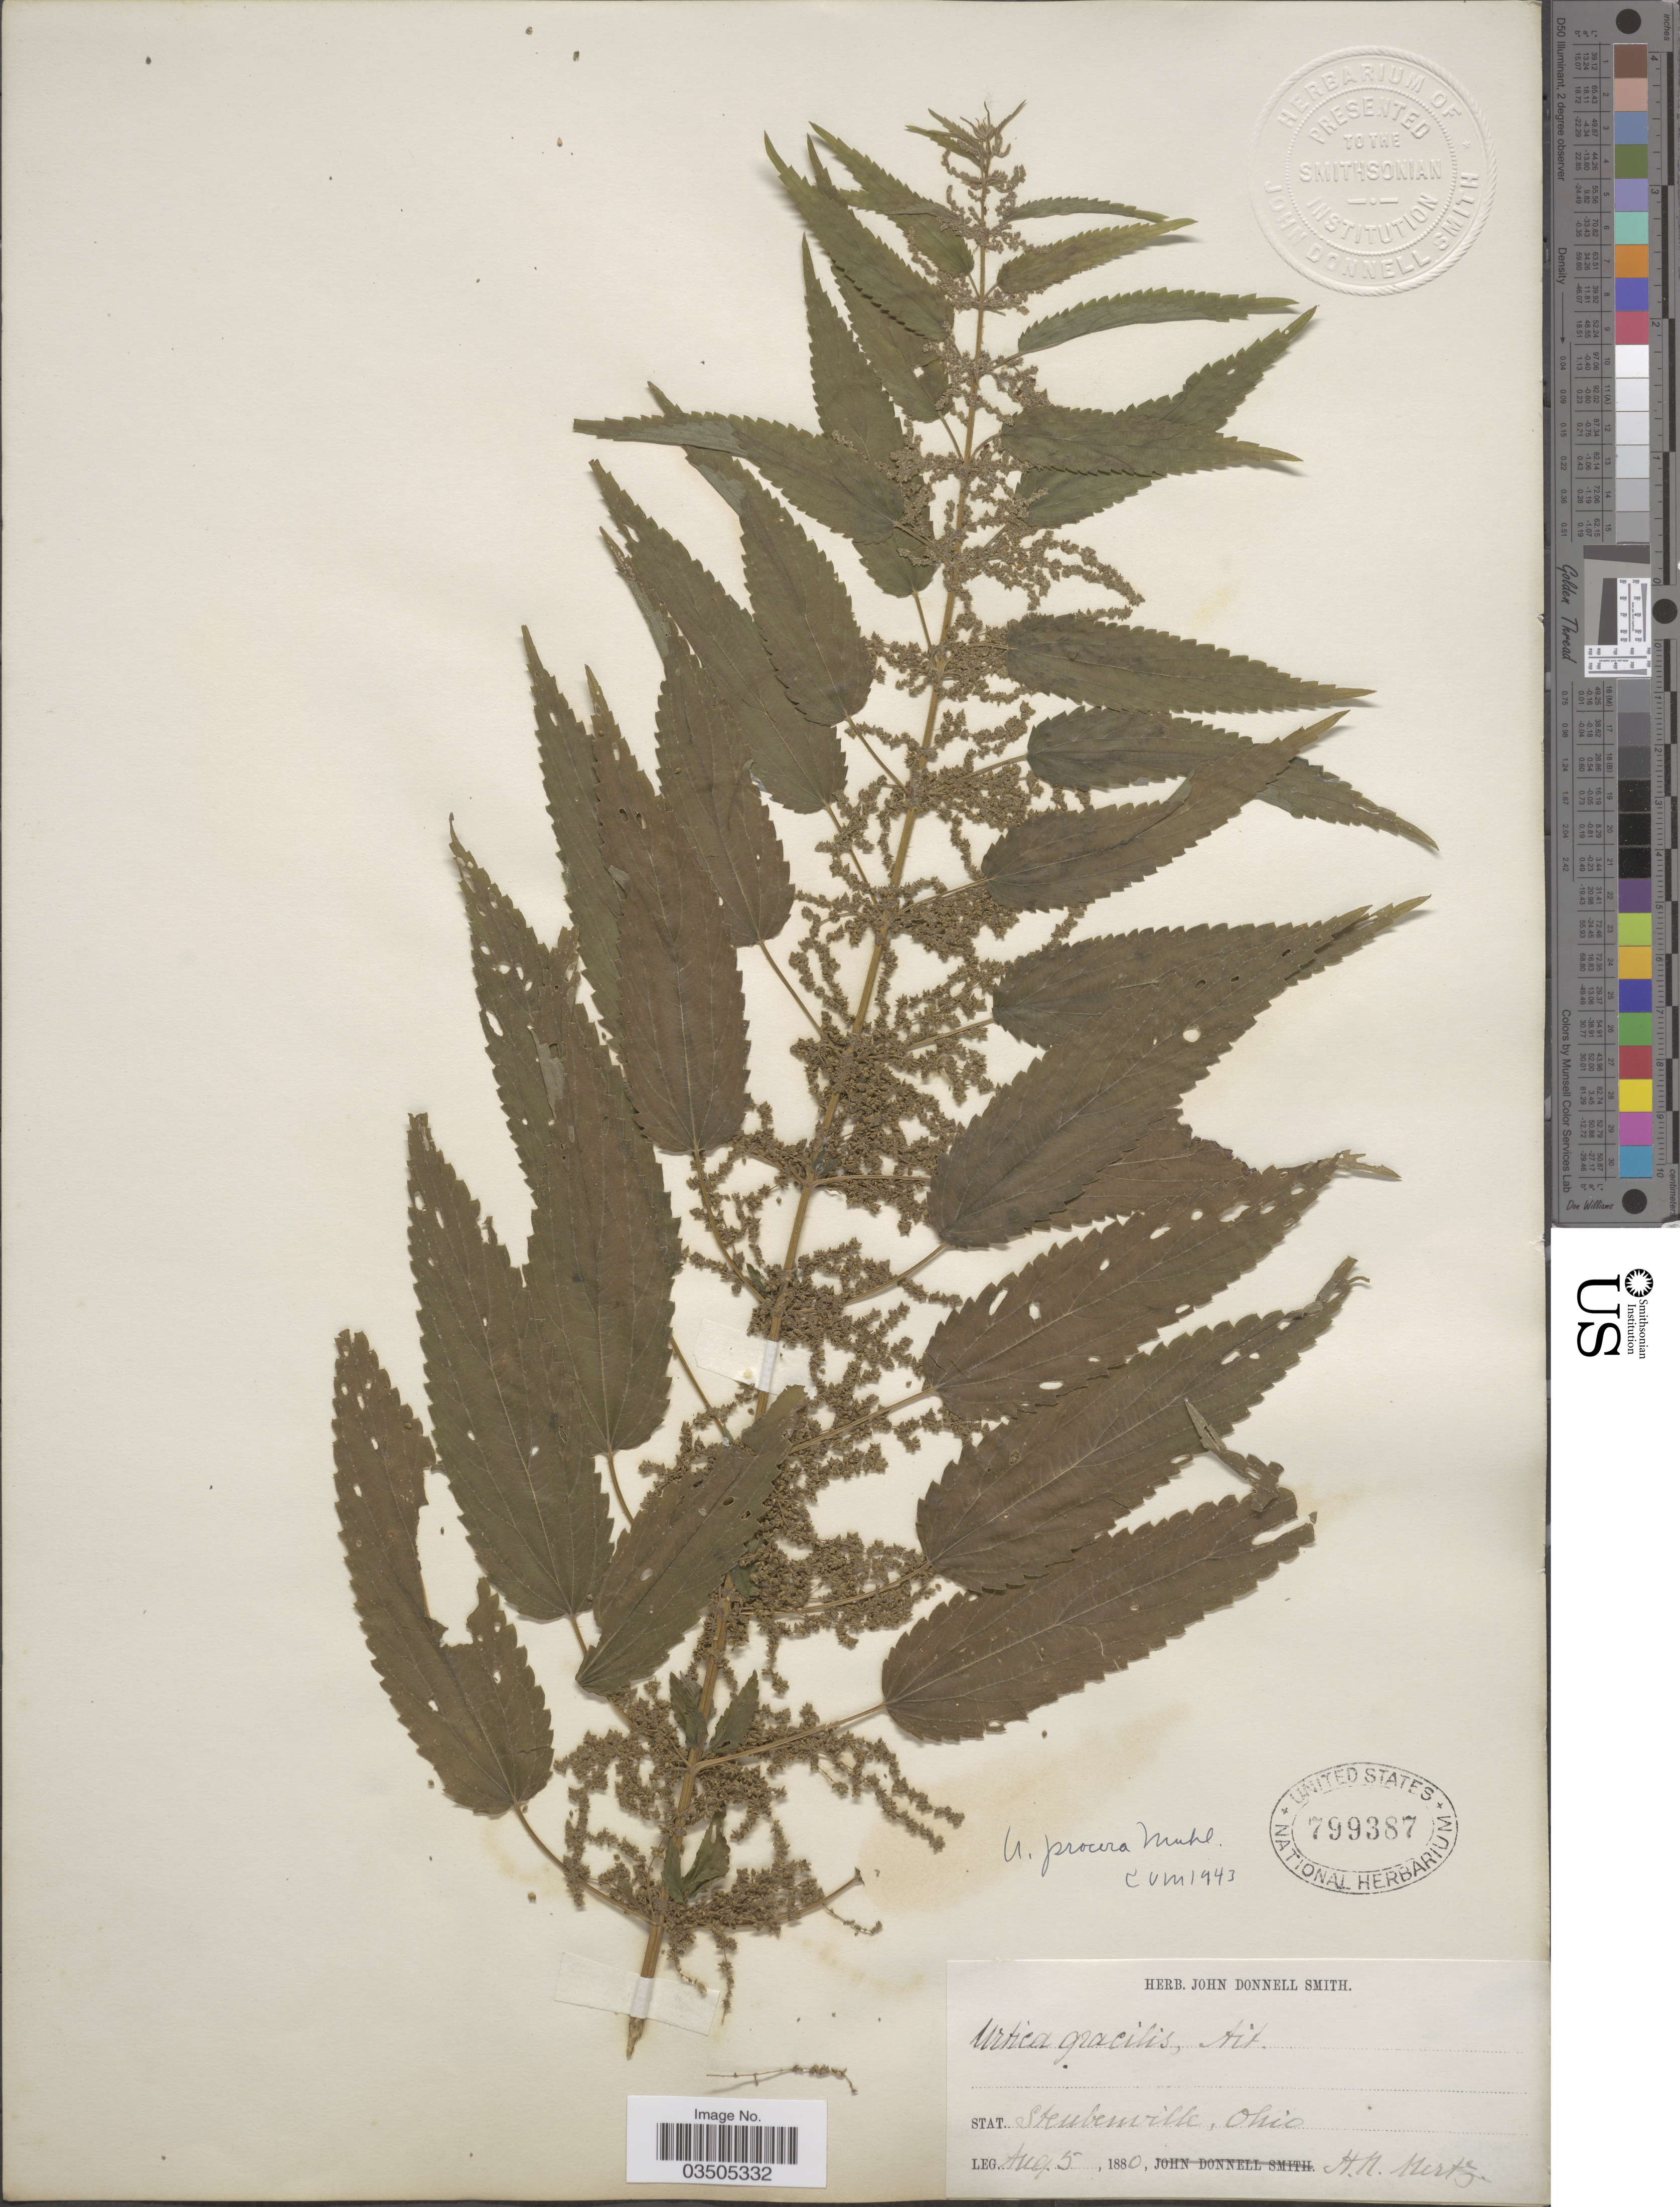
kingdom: Plantae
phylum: Tracheophyta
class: Magnoliopsida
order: Rosales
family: Urticaceae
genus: Urtica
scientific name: Urtica dioica subsp. gracilis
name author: L.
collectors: H. Mertz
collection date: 1880-08-05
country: United States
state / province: Ohio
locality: Stat. Steubenville.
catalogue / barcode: US 799387